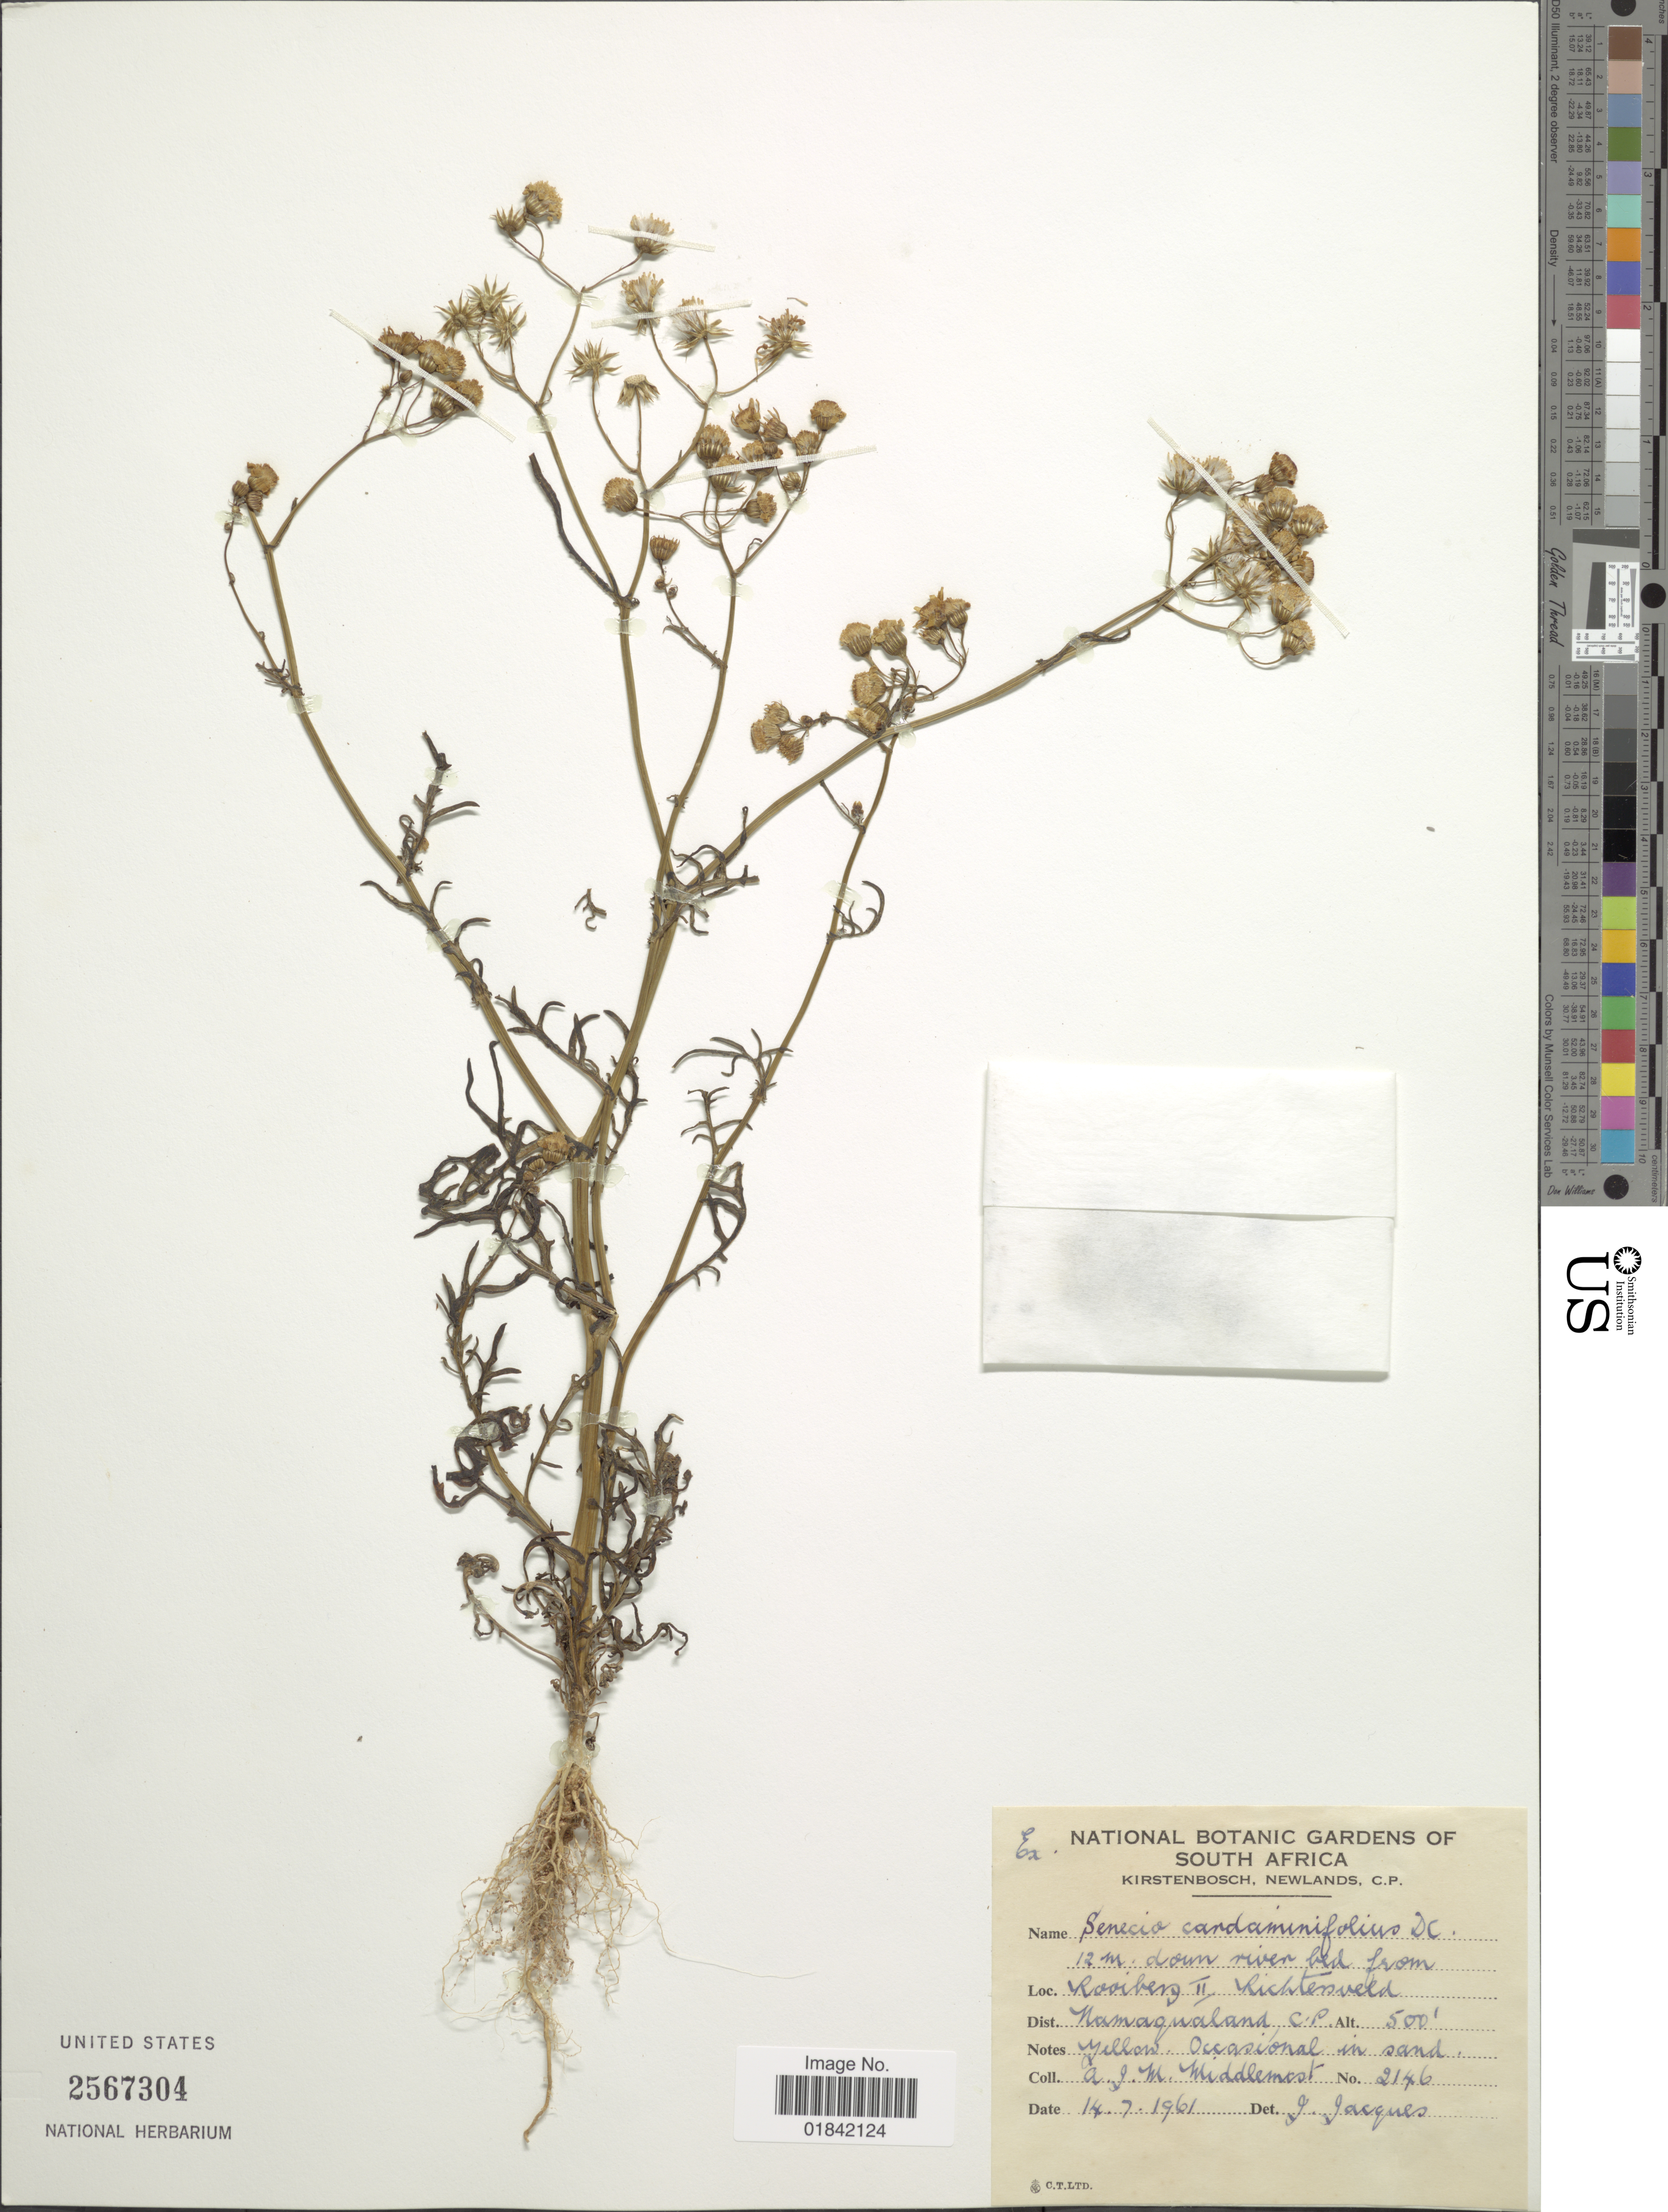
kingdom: Plantae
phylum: Tracheophyta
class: Magnoliopsida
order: Asterales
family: Asteraceae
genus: Senecio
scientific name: Senecio cardaminifolius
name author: DC.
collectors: A. Middlemost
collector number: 2146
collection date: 1961-07-14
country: South Africa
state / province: Northern Cape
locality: Rooberg II Richtenveld, Namaqualand C. P.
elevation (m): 152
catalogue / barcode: US 2567304